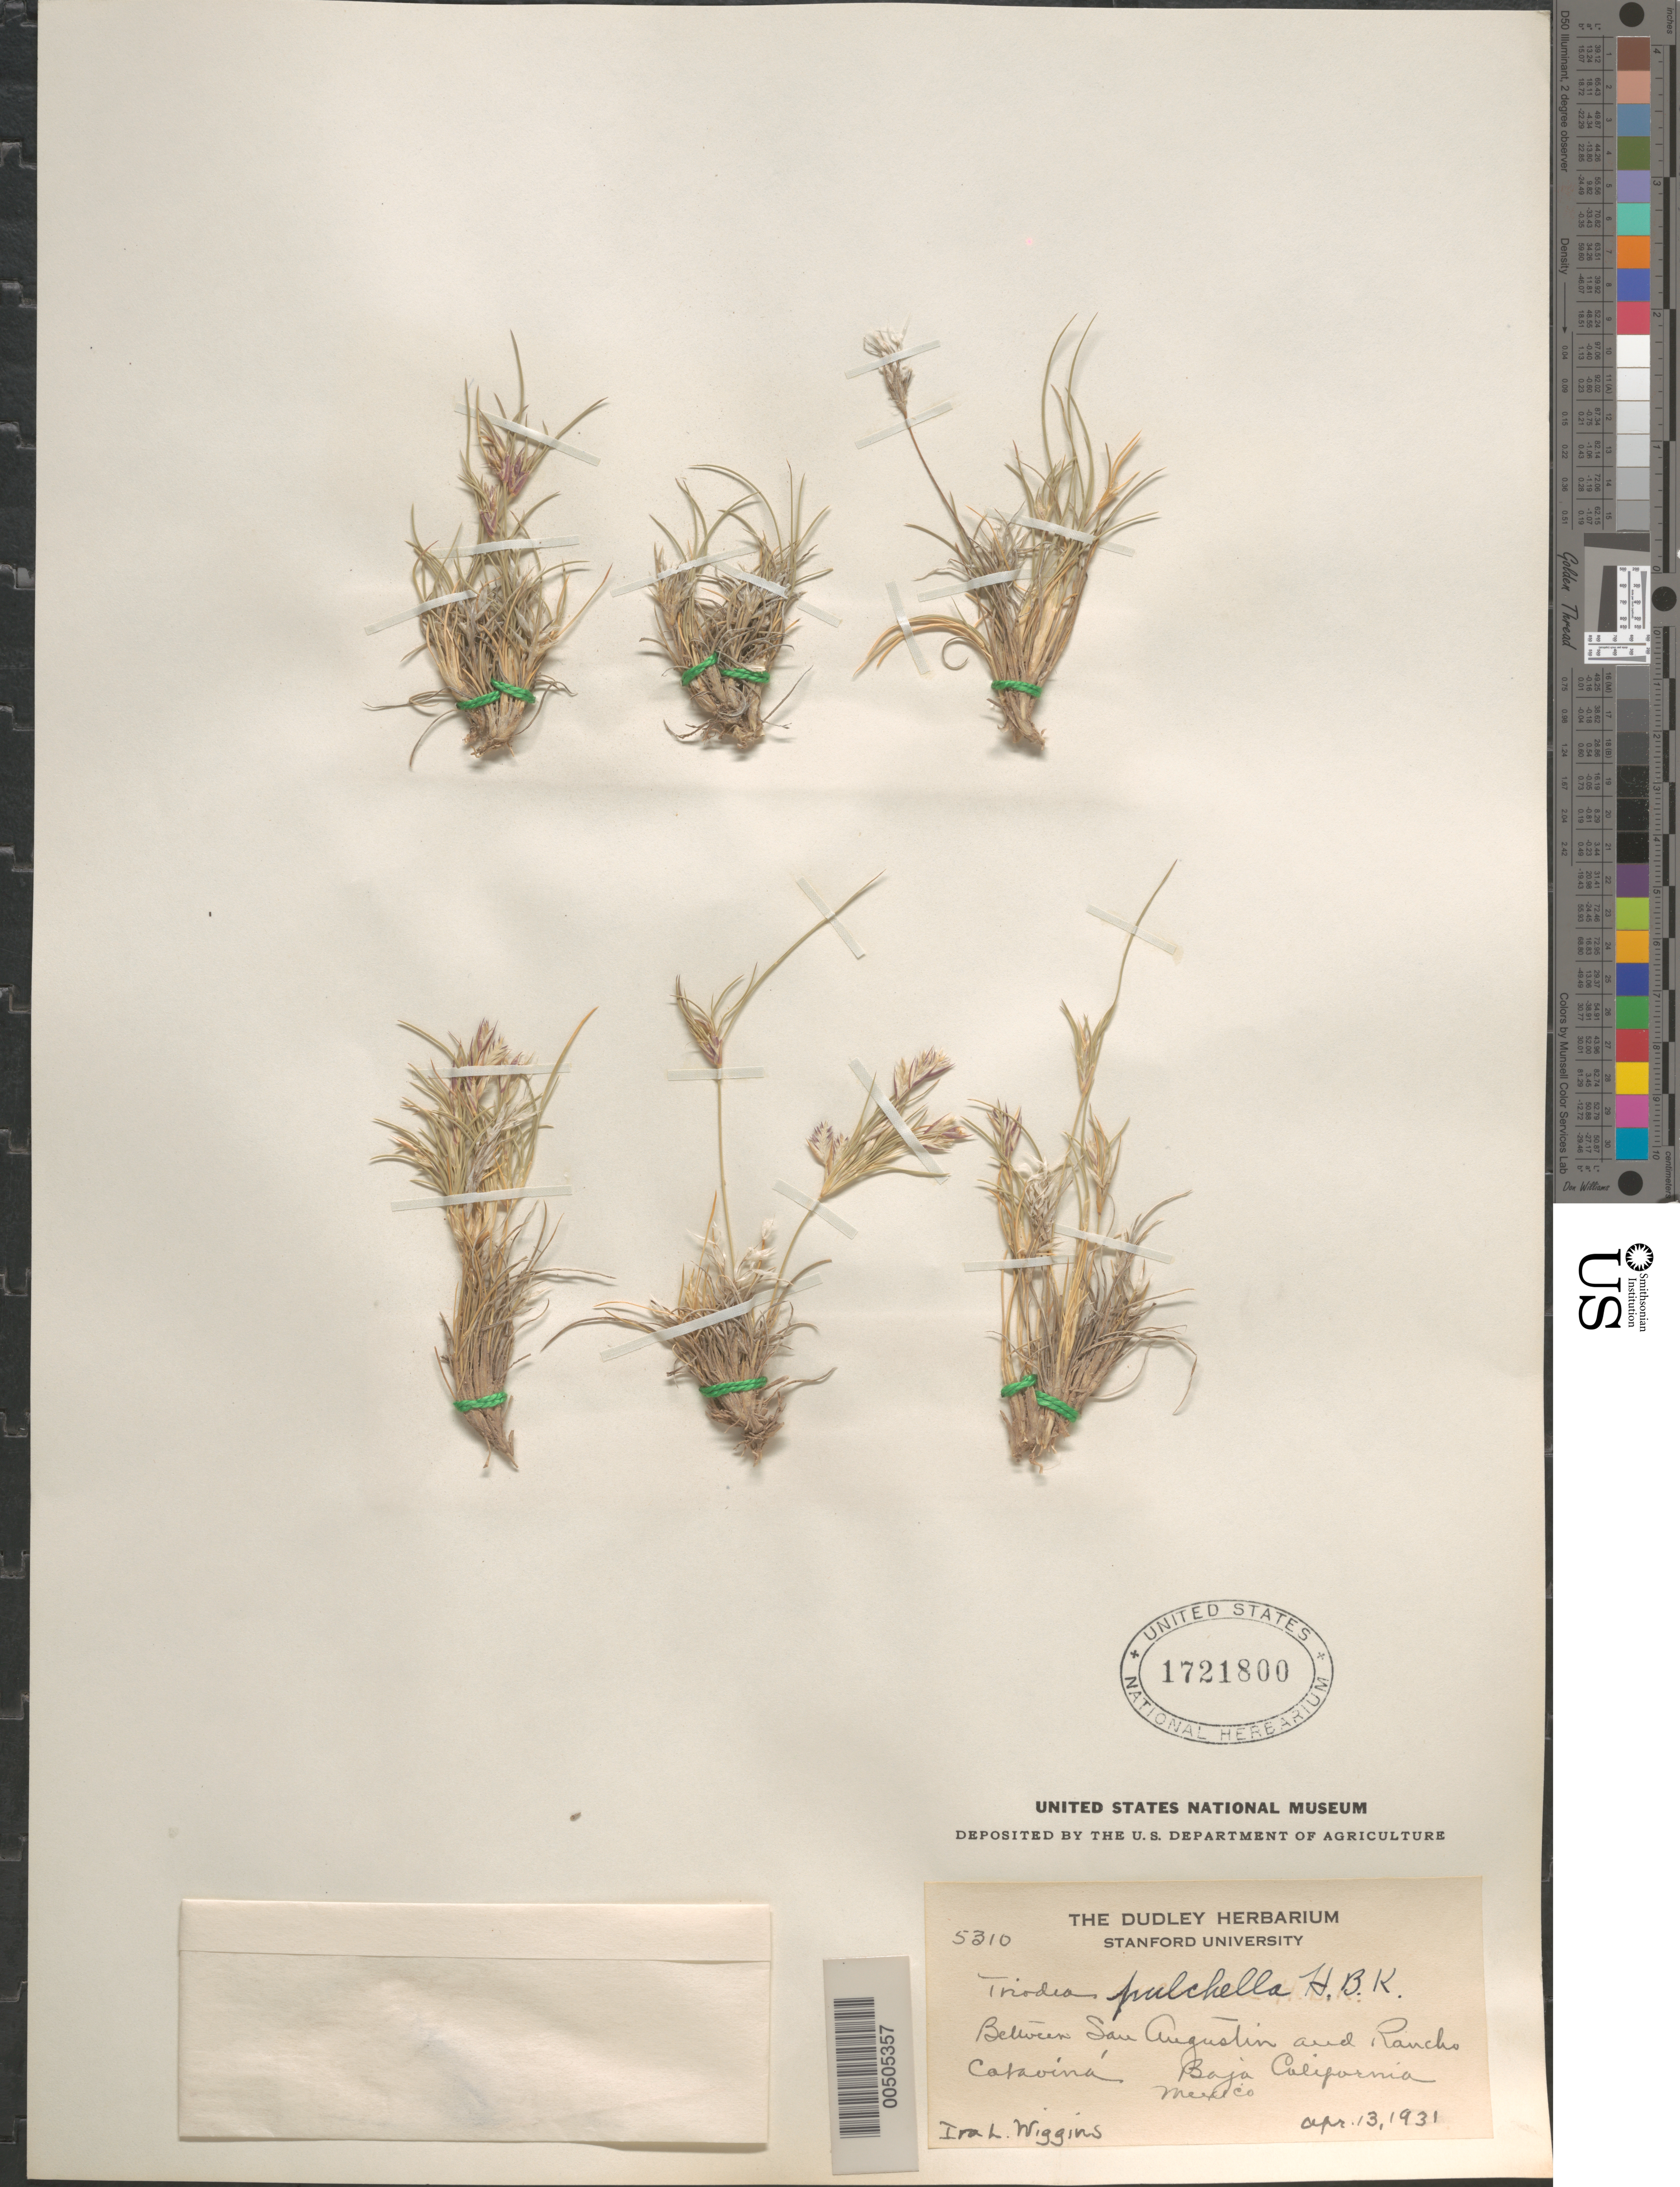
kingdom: Plantae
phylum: Tracheophyta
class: Liliopsida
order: Poales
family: Poaceae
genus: Erioneuron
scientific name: Erioneuron pulchellum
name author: (Kunth) Tateoka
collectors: I. L. Wiggins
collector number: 5310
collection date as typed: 13 Apr 1931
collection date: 1931-04-13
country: Mexico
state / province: Baja California Norte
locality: Between San Augustin and Rancho Cataoina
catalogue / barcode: US 1721800